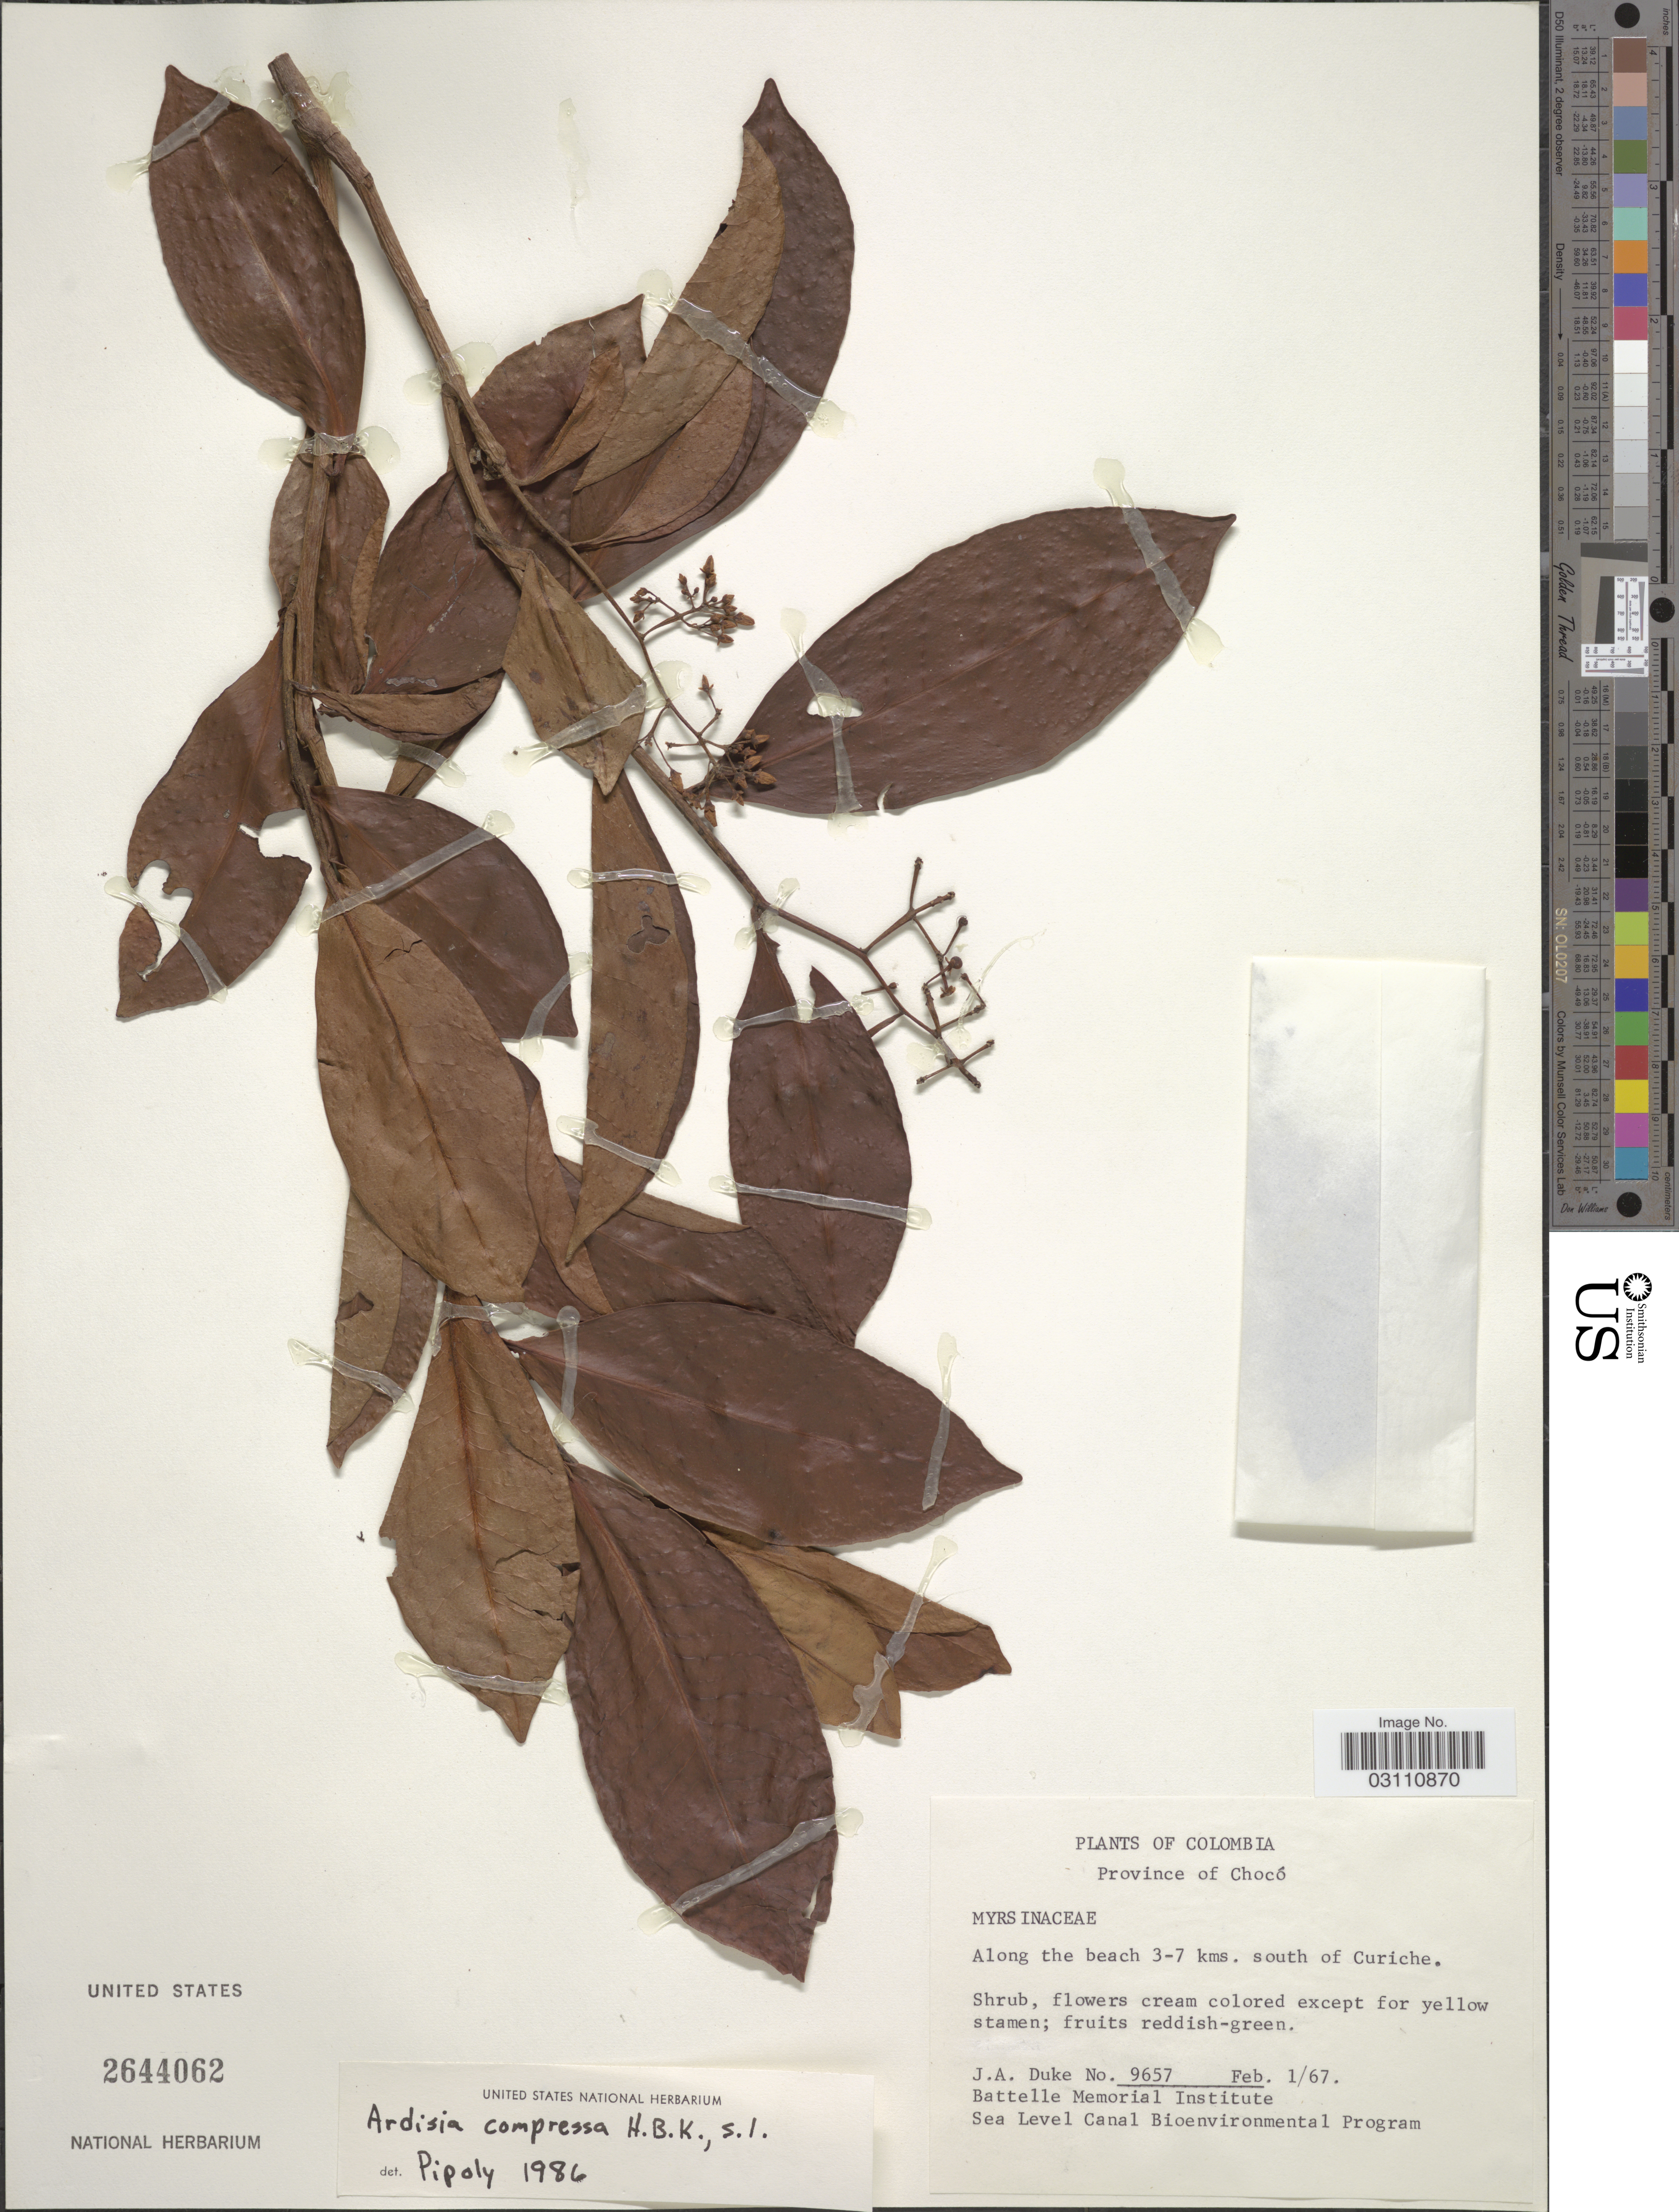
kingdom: Plantae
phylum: Tracheophyta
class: Magnoliopsida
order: Ericales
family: Primulaceae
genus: Ardisia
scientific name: Ardisia compressa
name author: Kunth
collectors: J. A. Duke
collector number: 9657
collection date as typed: Transcribed d/m/y: 1/2/67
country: Colombia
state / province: Chocó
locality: Along the beach 3-7 kms. south of Curiche.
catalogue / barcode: US 2644062